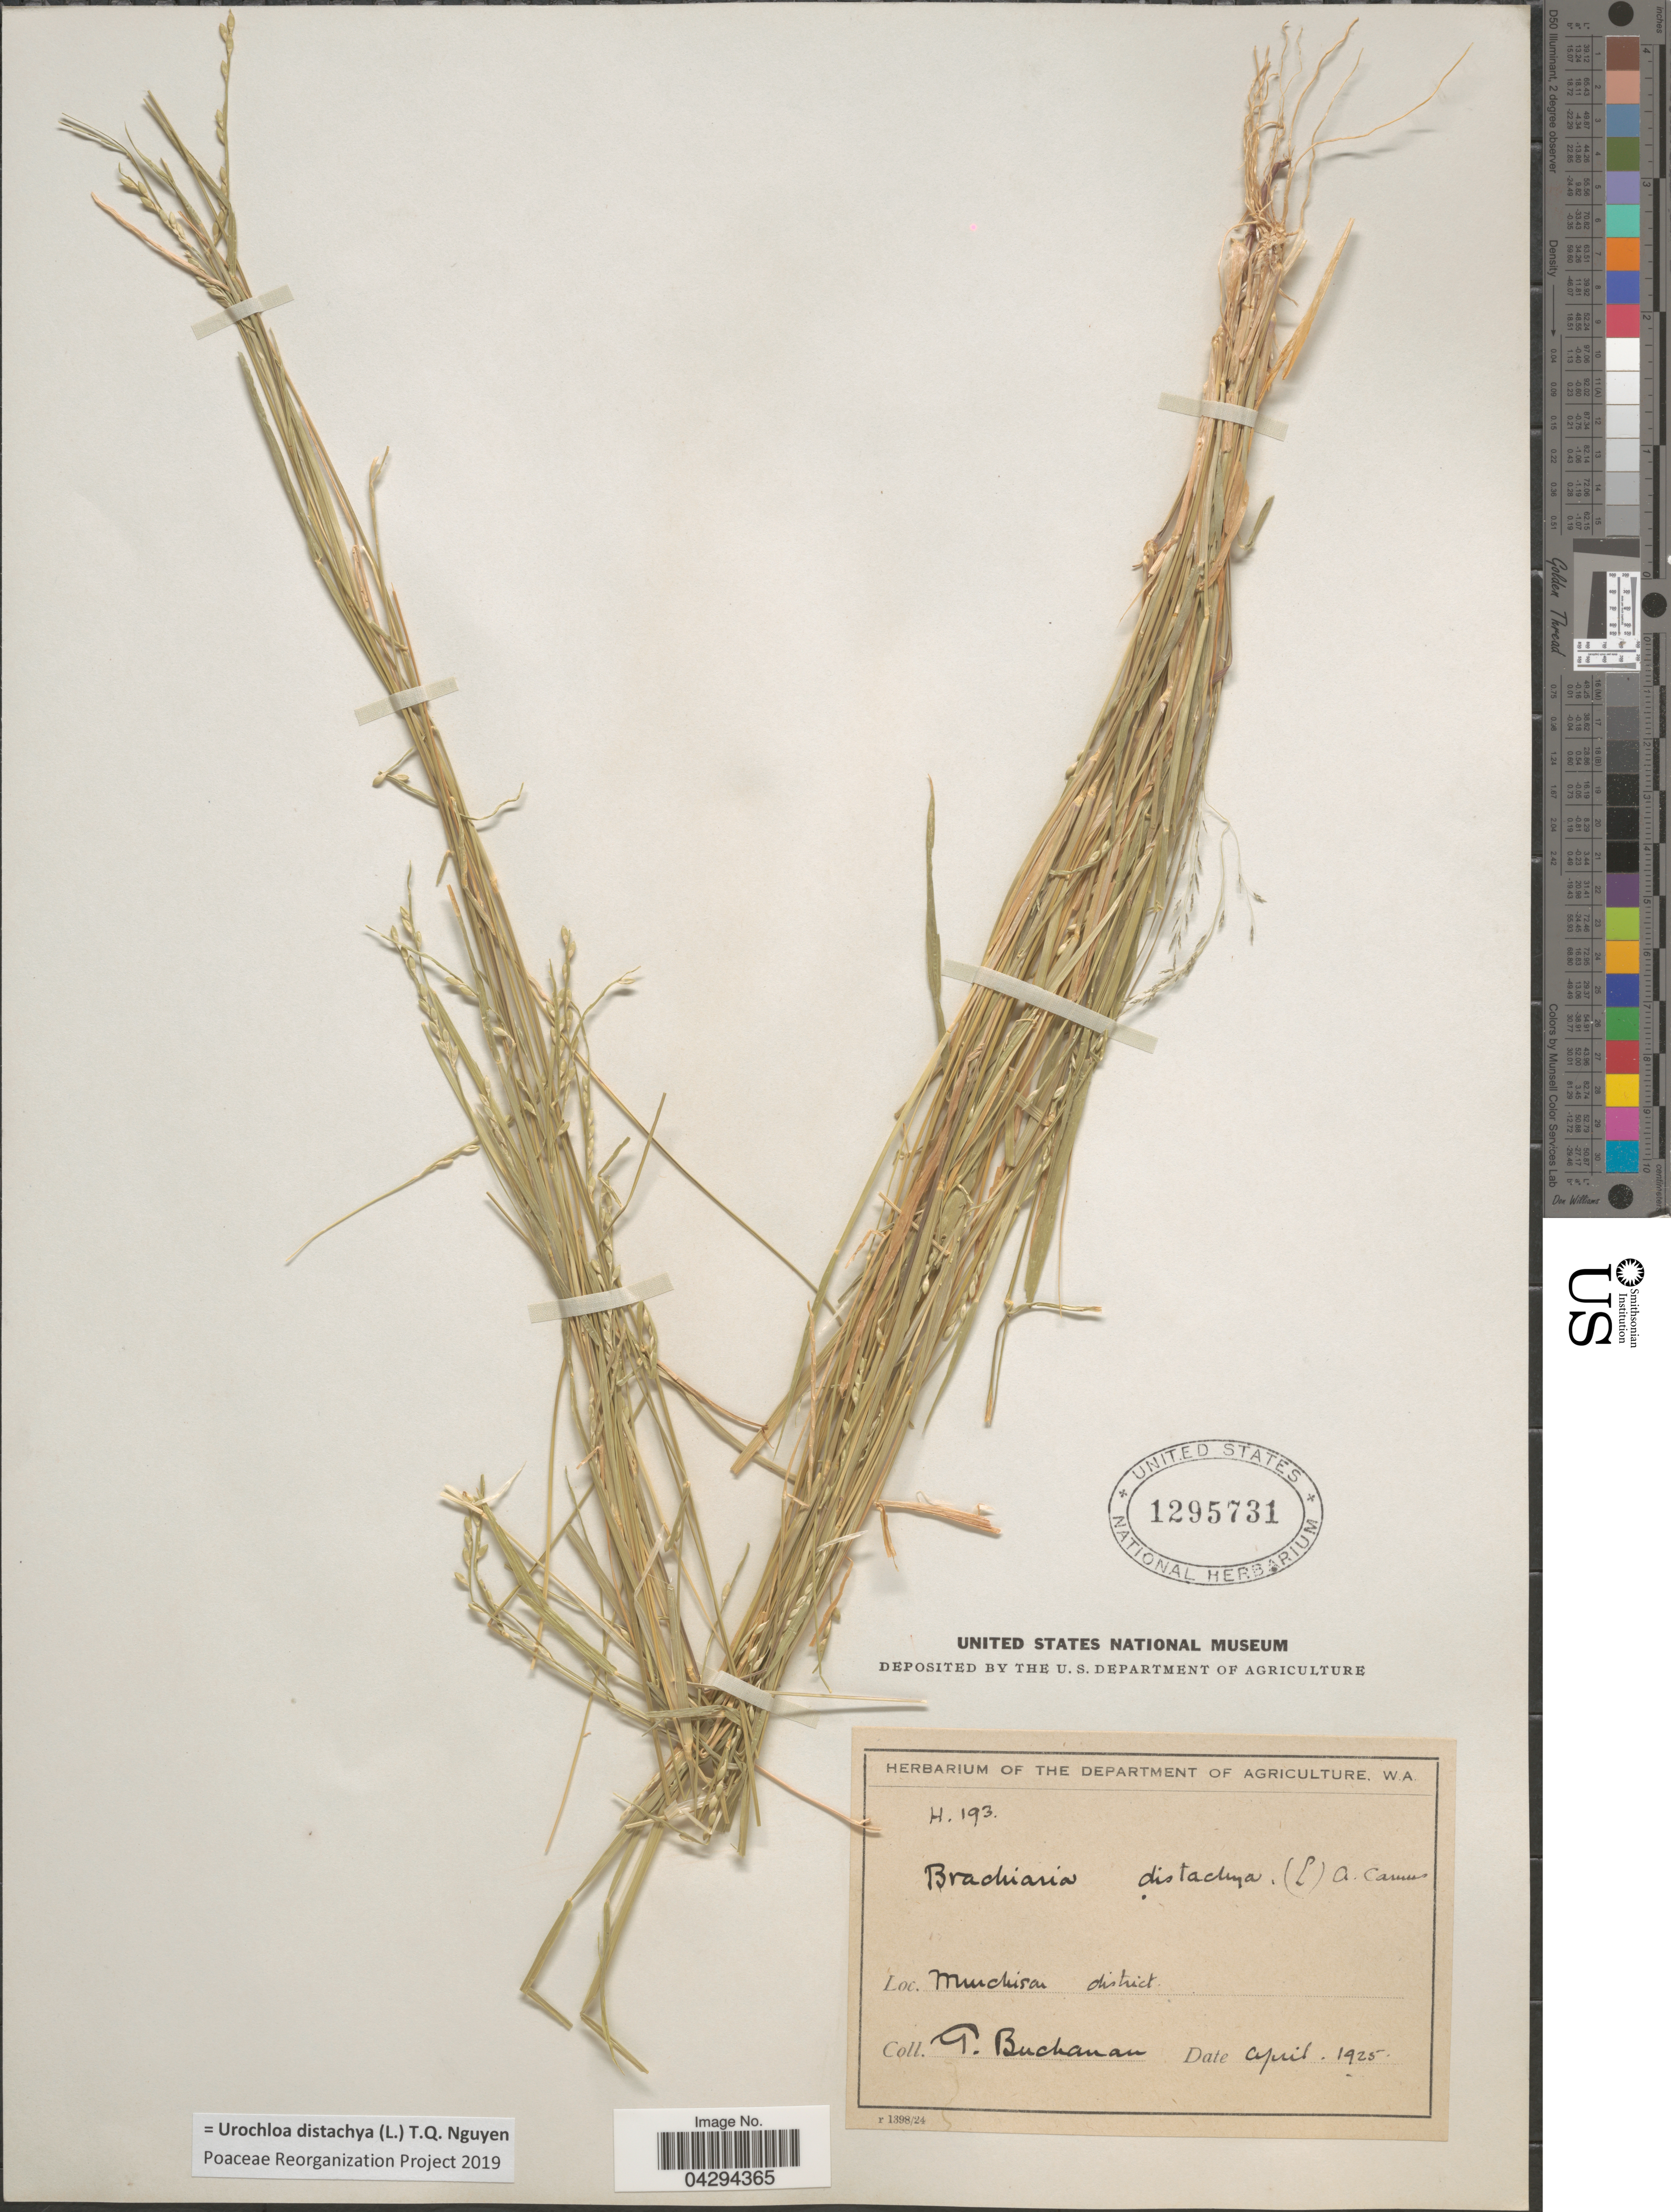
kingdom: Plantae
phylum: Tracheophyta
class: Liliopsida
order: Poales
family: Poaceae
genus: Urochloa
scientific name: Urochloa distachya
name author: (L.) T.Q. Nguyen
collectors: G. Buchanan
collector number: H193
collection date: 1925-04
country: Australia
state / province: Western Australia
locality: Murchison district.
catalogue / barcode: US 1295731